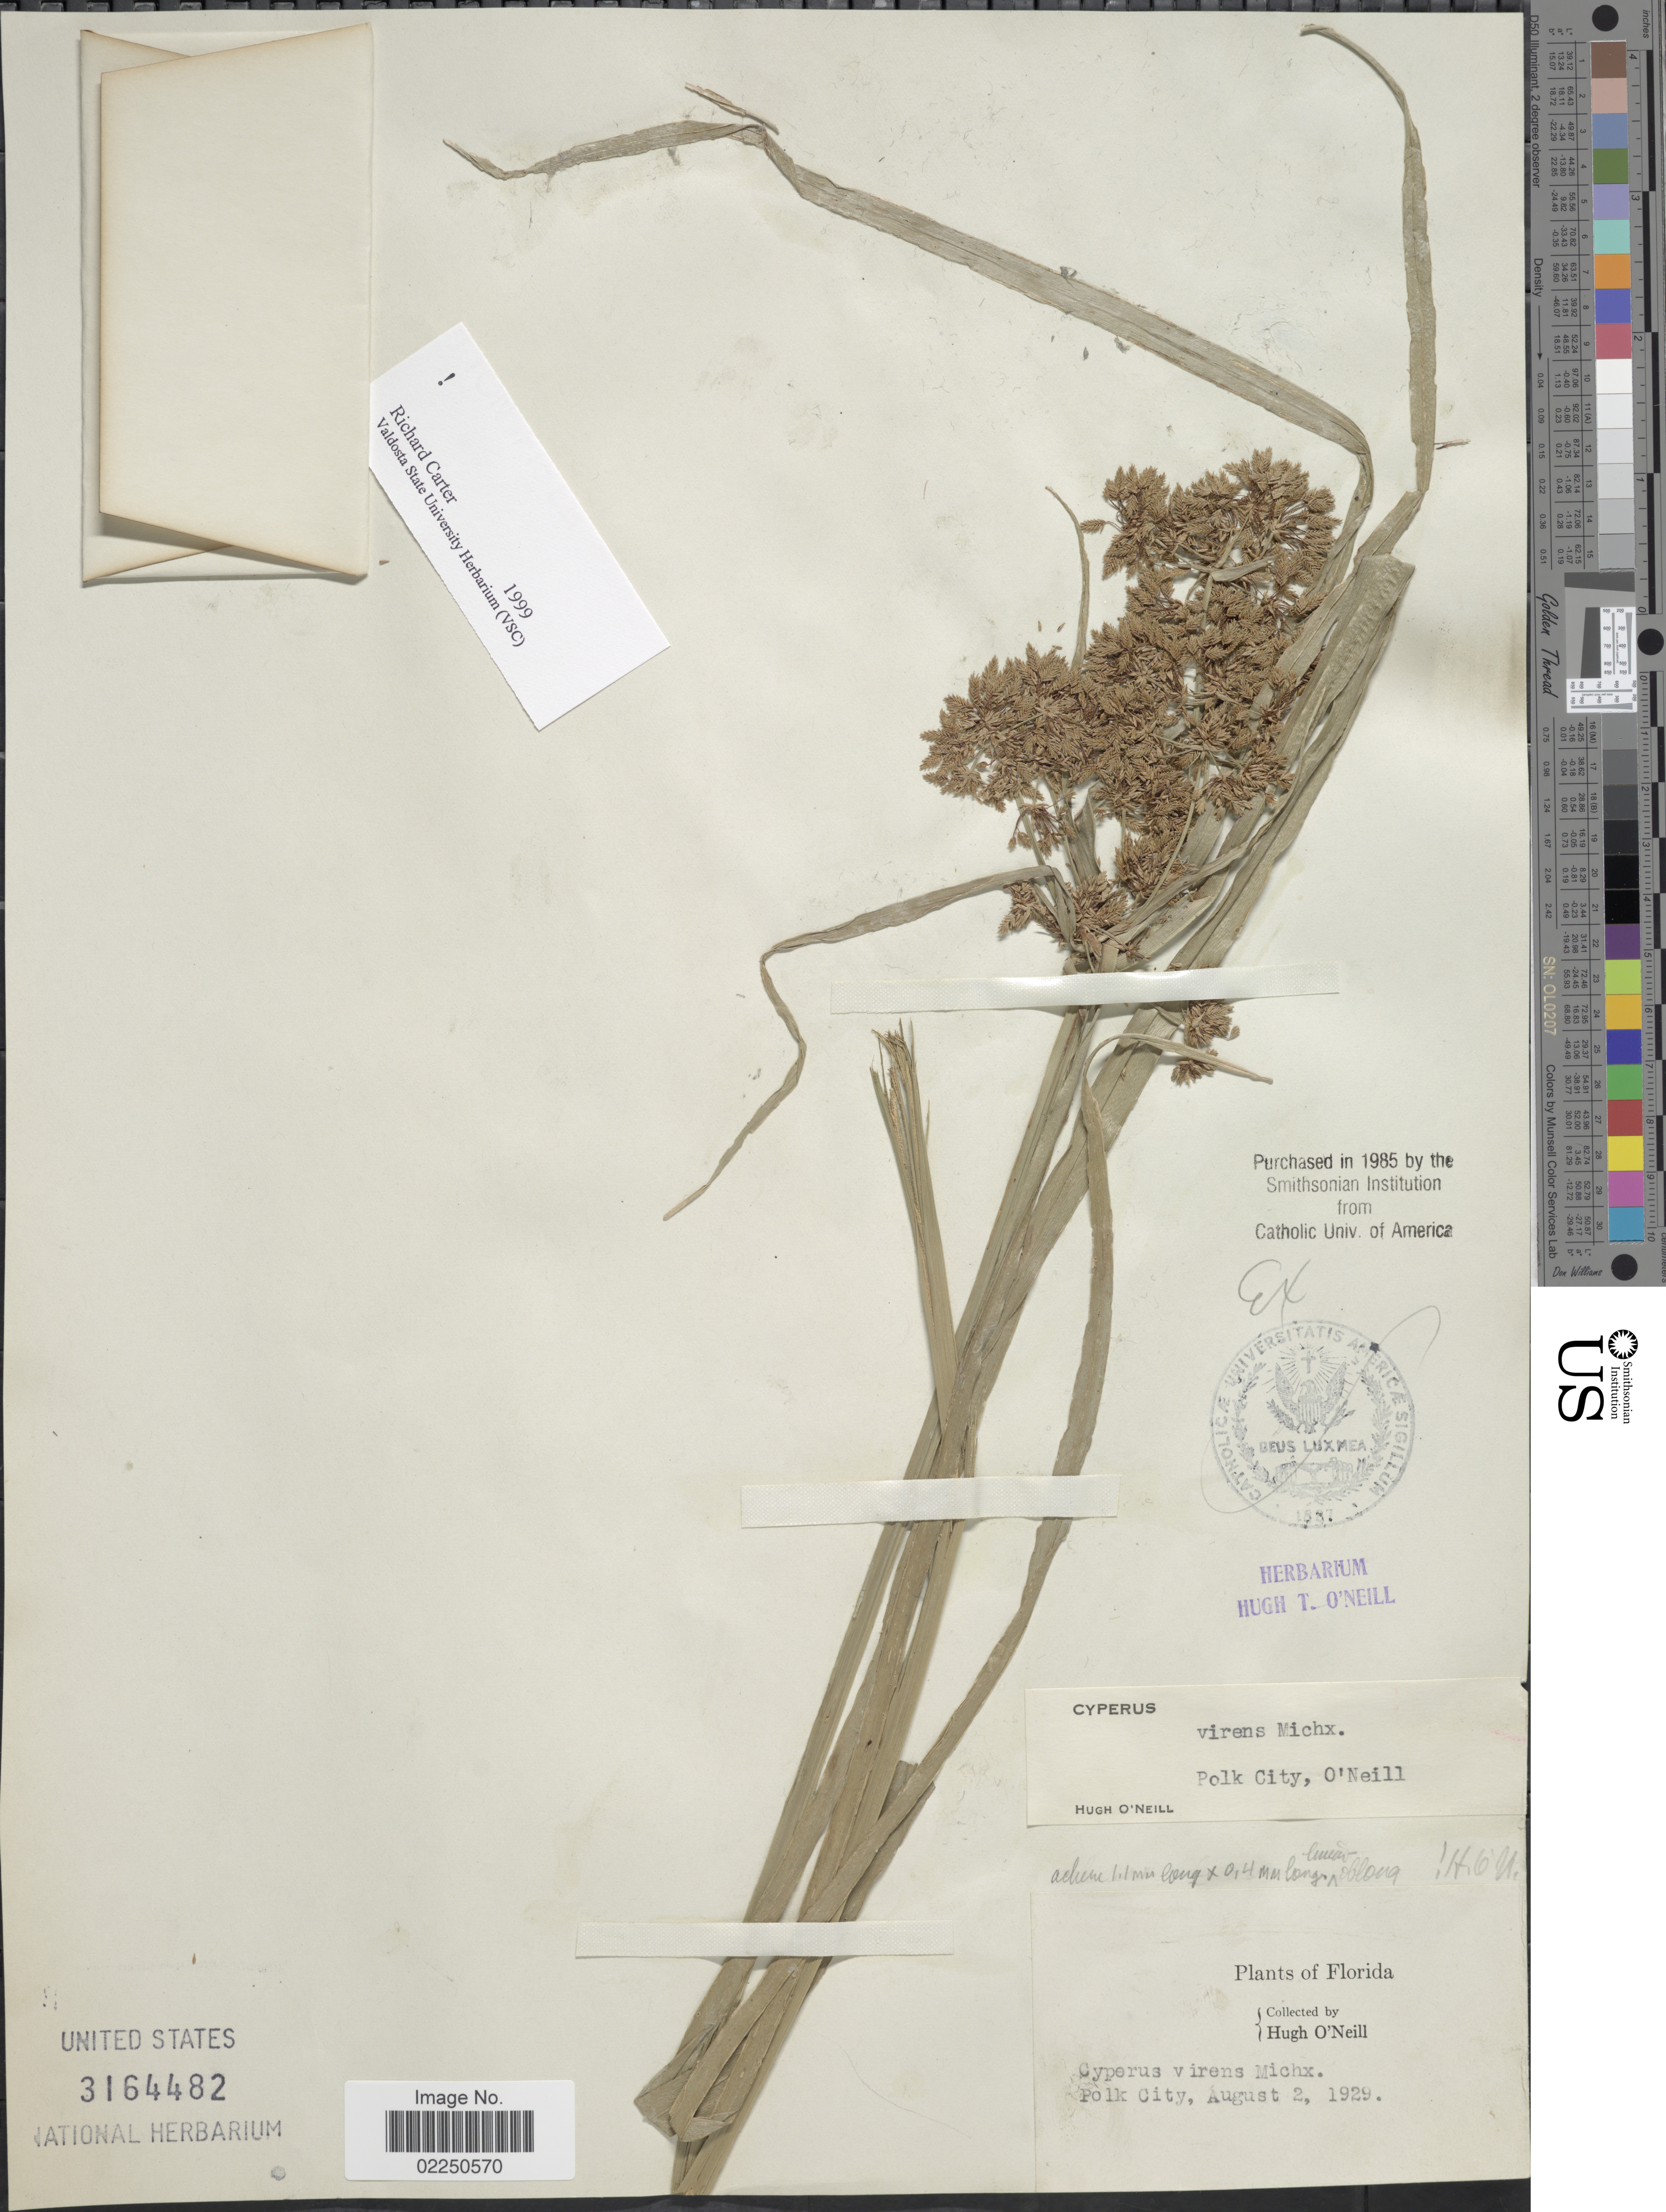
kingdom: Plantae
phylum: Tracheophyta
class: Liliopsida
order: Poales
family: Cyperaceae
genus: Cyperus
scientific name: Cyperus virens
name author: Michx.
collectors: H. O'Neill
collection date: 1929-08-02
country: United States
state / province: Florida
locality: Polk City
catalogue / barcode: US 3164482